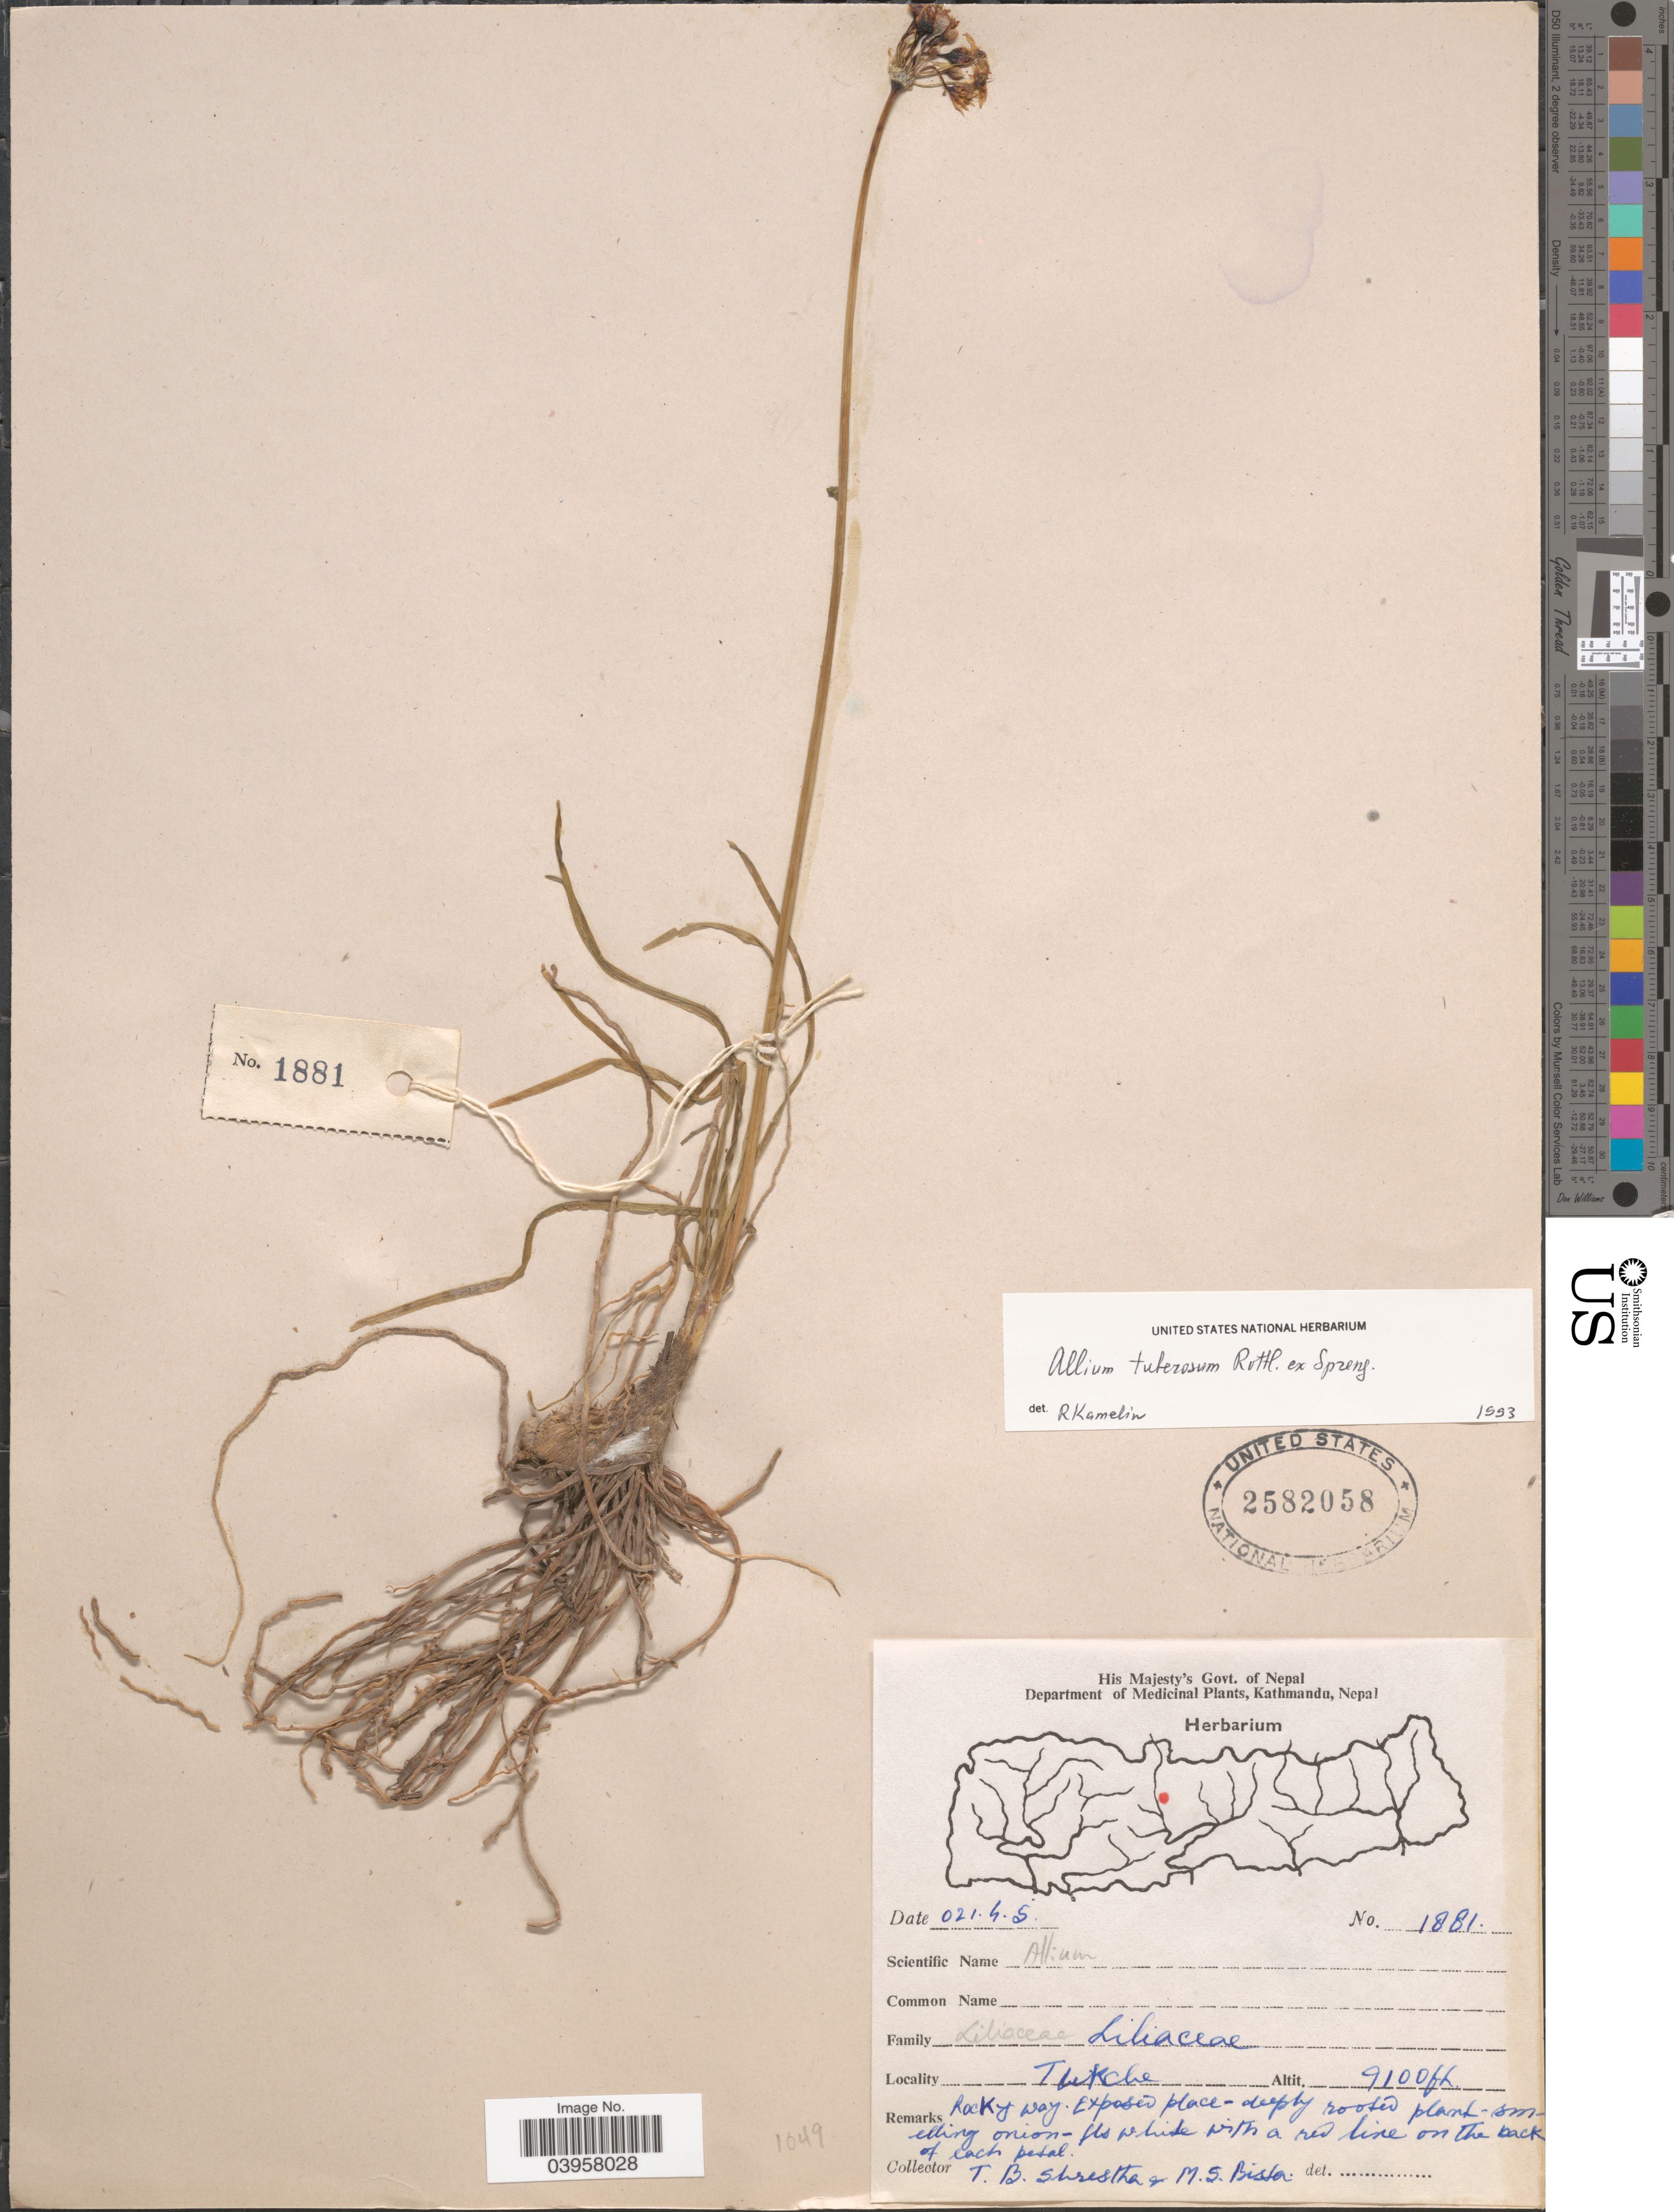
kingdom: Plantae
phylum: Tracheophyta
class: Liliopsida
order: Asparagales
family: Amaryllidaceae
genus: Allium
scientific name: Allium tuberosum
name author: Röttler ex Spreng.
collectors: T. B. Shrestha & M. Bista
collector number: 1881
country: Nepal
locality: Tukche.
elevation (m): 2774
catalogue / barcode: US 2582058